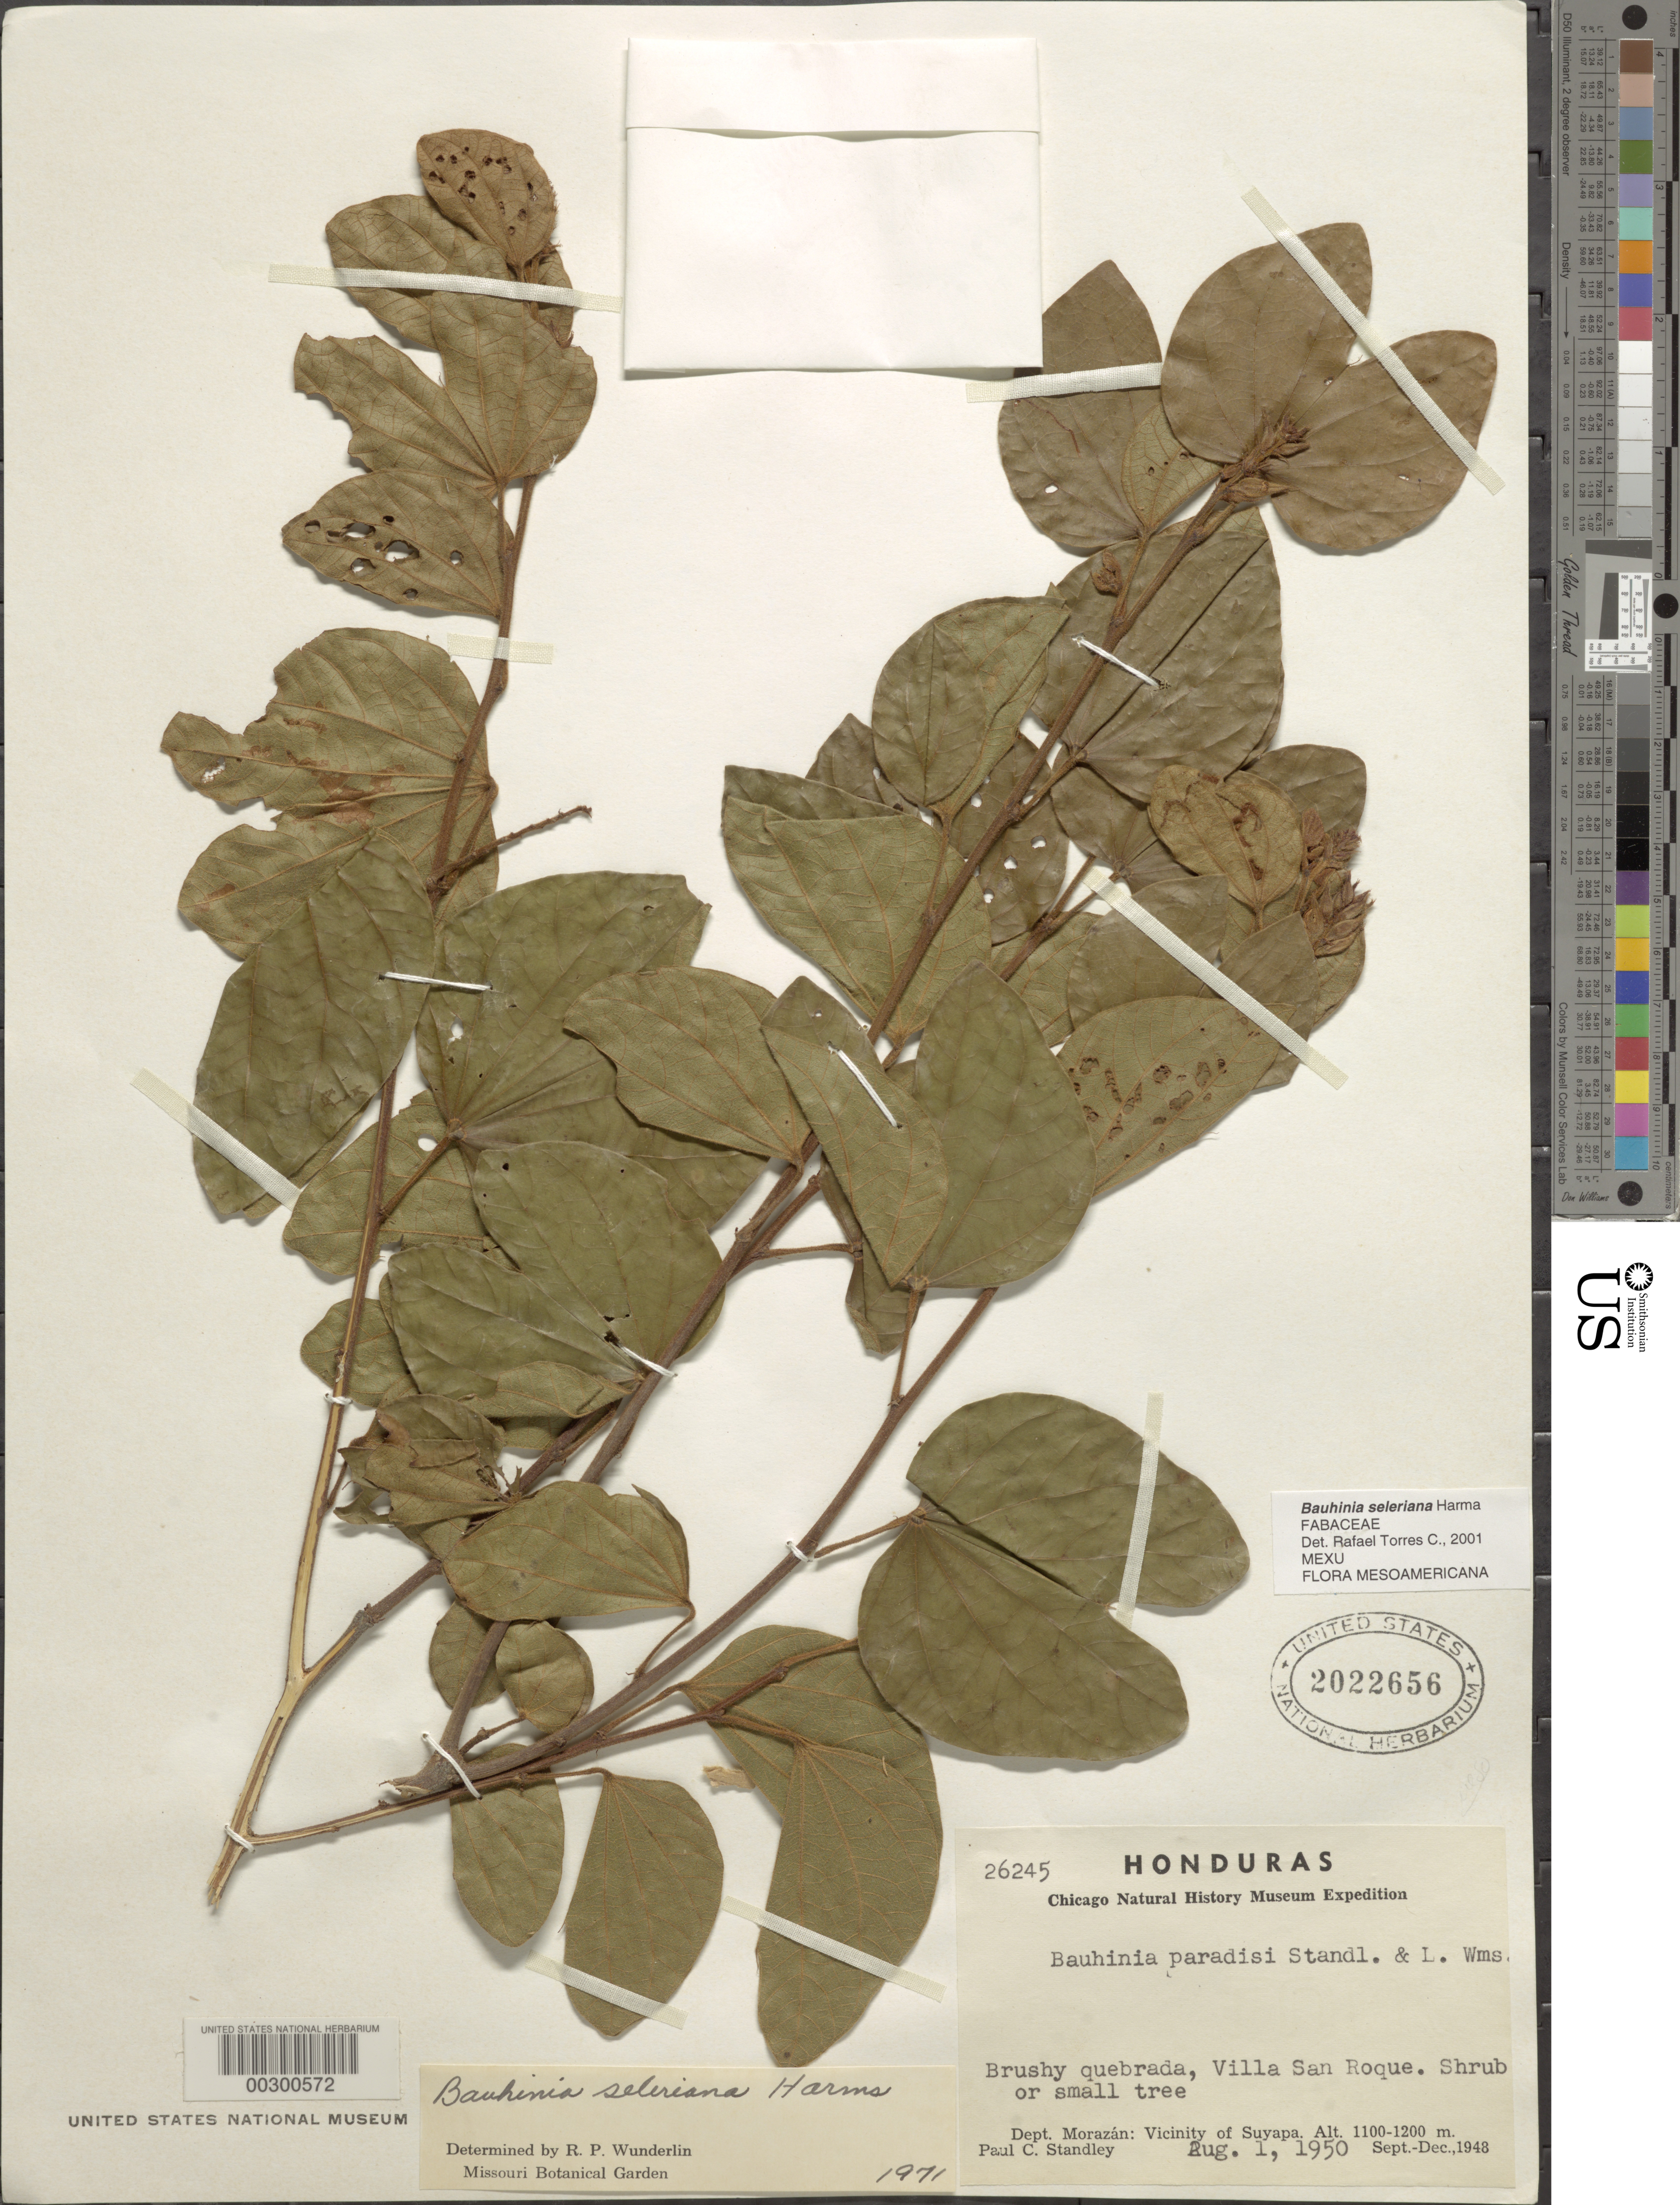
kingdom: Plantae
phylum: Tracheophyta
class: Magnoliopsida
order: Fabales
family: Fabaceae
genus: Bauhinia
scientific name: Bauhinia seleriana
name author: Harms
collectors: P. C. Standley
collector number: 26245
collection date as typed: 01 Aug 1950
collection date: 1950-08-01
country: Honduras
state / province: Fco. Morazán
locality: Vicinity of Suyapa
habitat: Brushy quebrada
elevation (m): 1100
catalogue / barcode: US 2022656